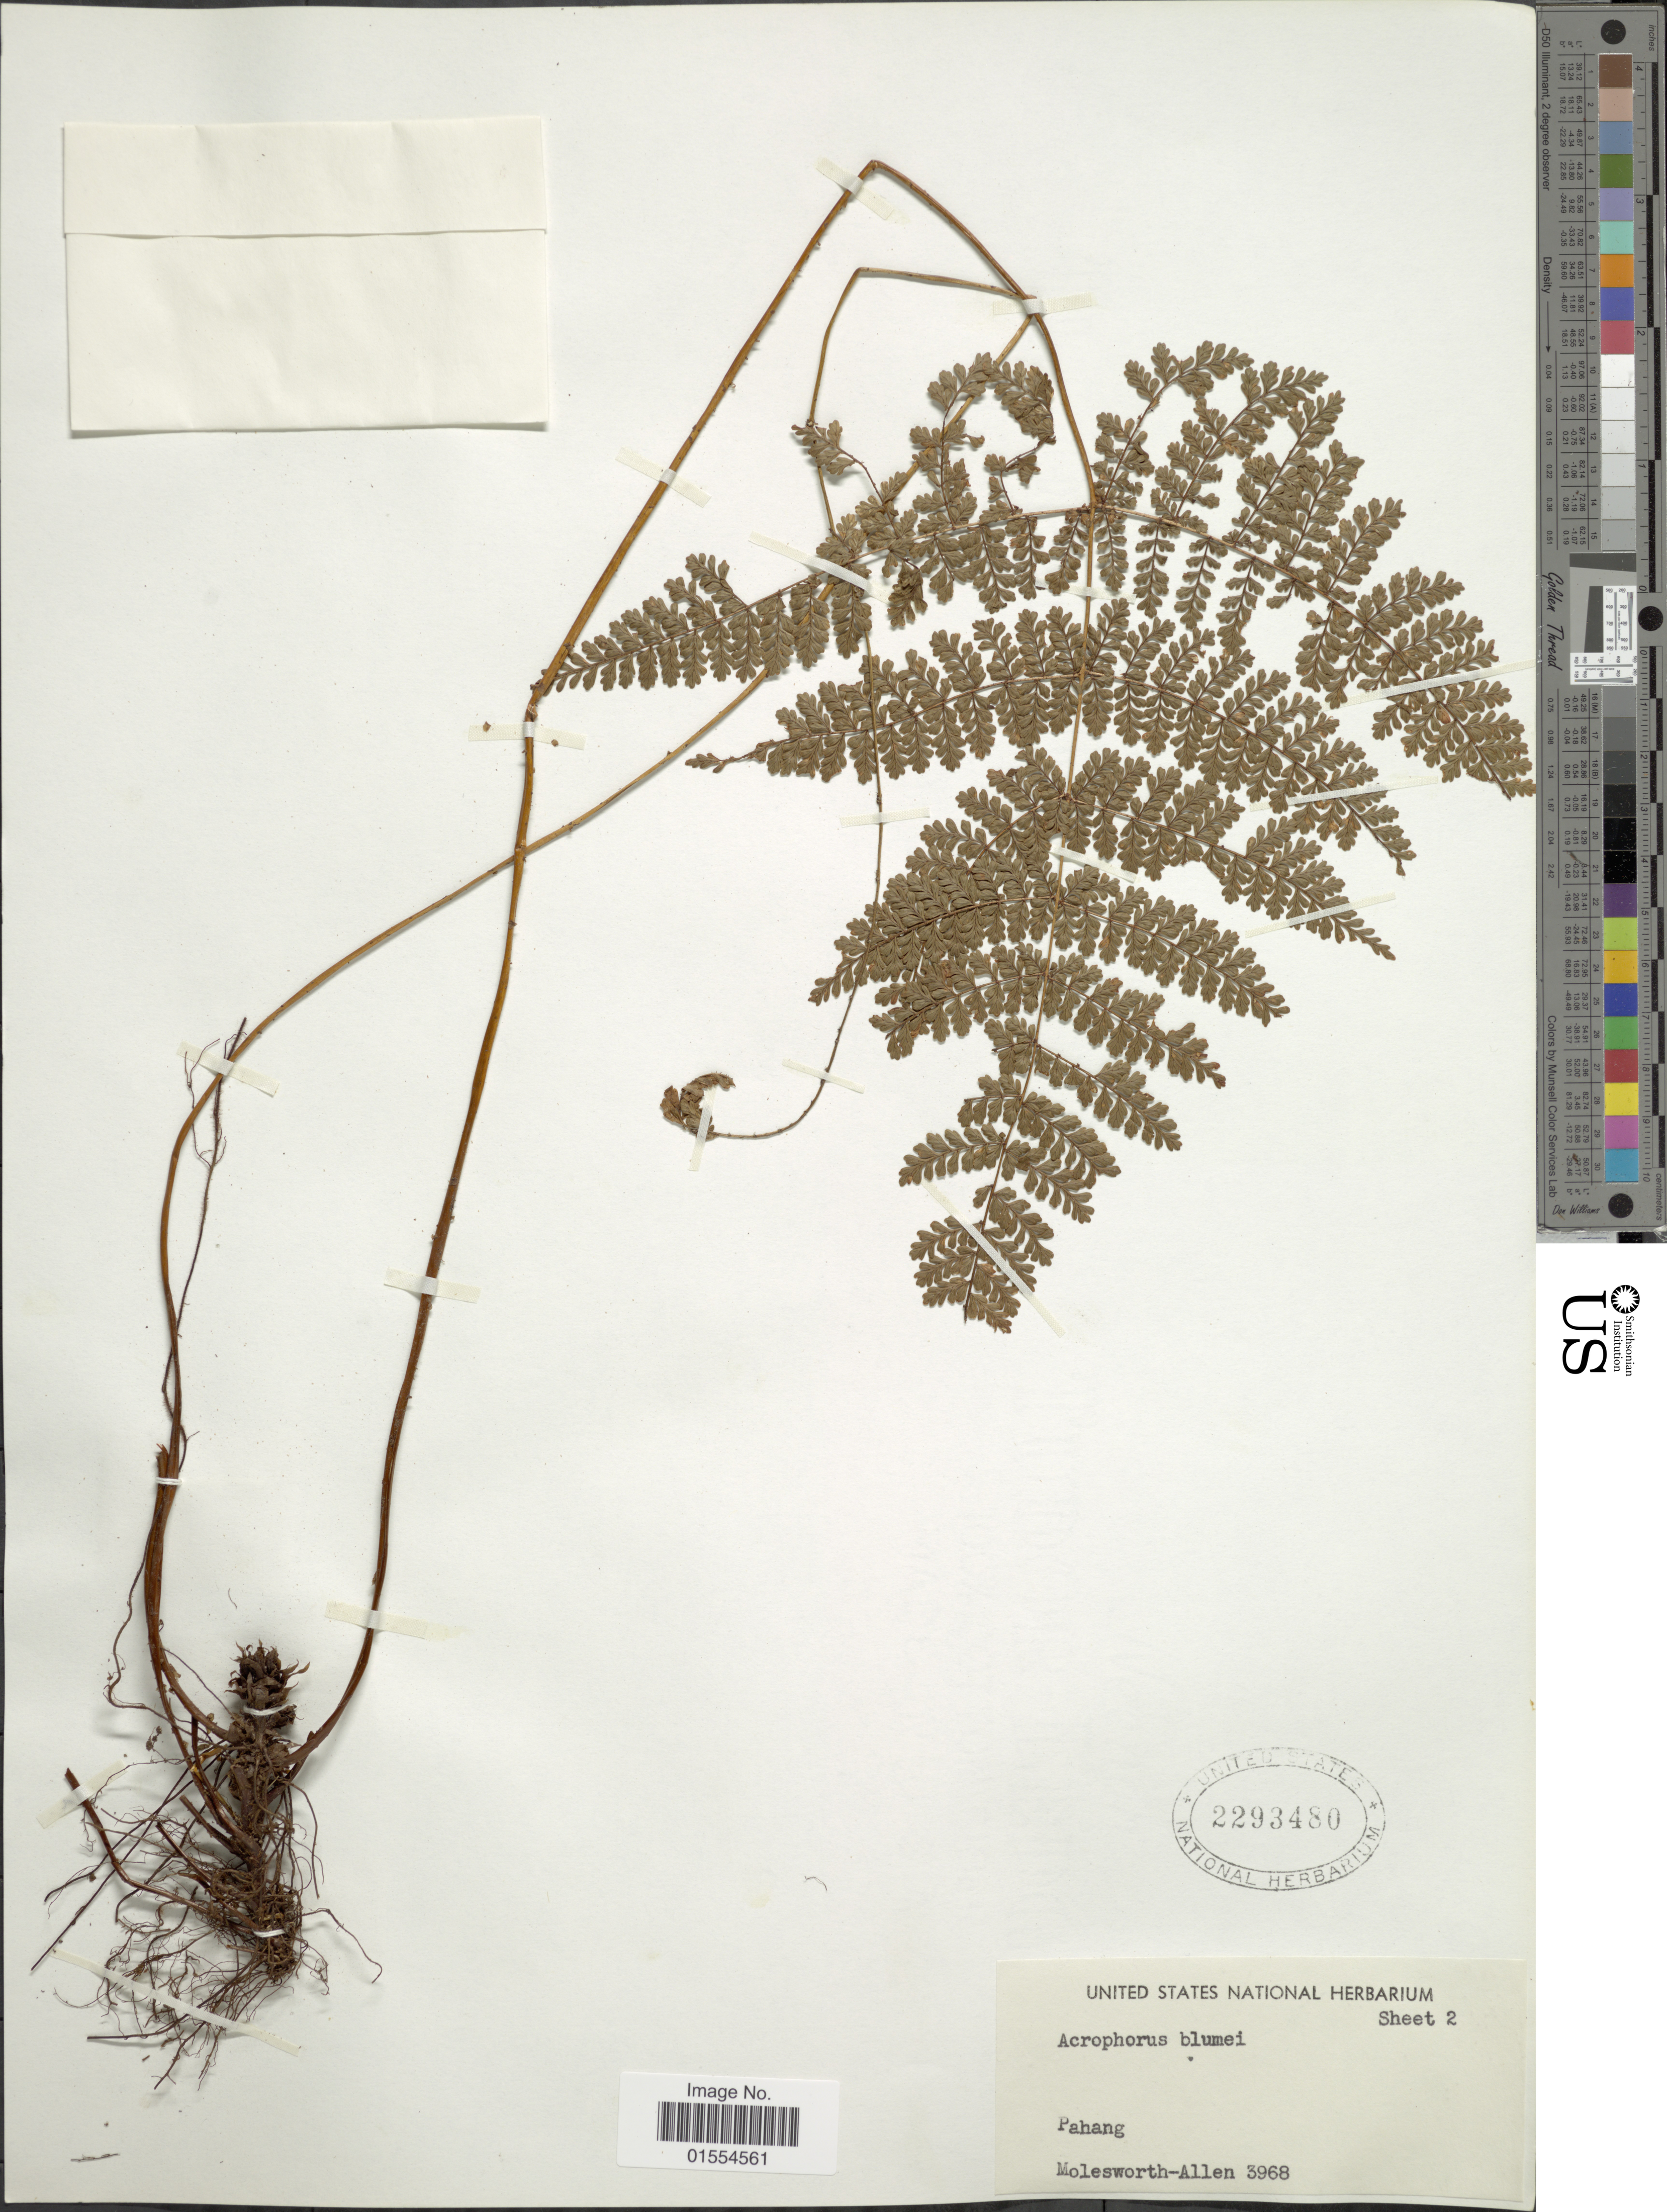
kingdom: Plantae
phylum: Tracheophyta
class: Polypodiopsida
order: Polypodiales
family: Dryopteridaceae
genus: Dryopteris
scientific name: Dryopteris nodosa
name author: (C. Presl) Li Bing Zhang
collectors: B. E. G. Molesworth-Allen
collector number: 3968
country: Malaysia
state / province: Pahang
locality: Pahang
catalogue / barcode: US 2293480